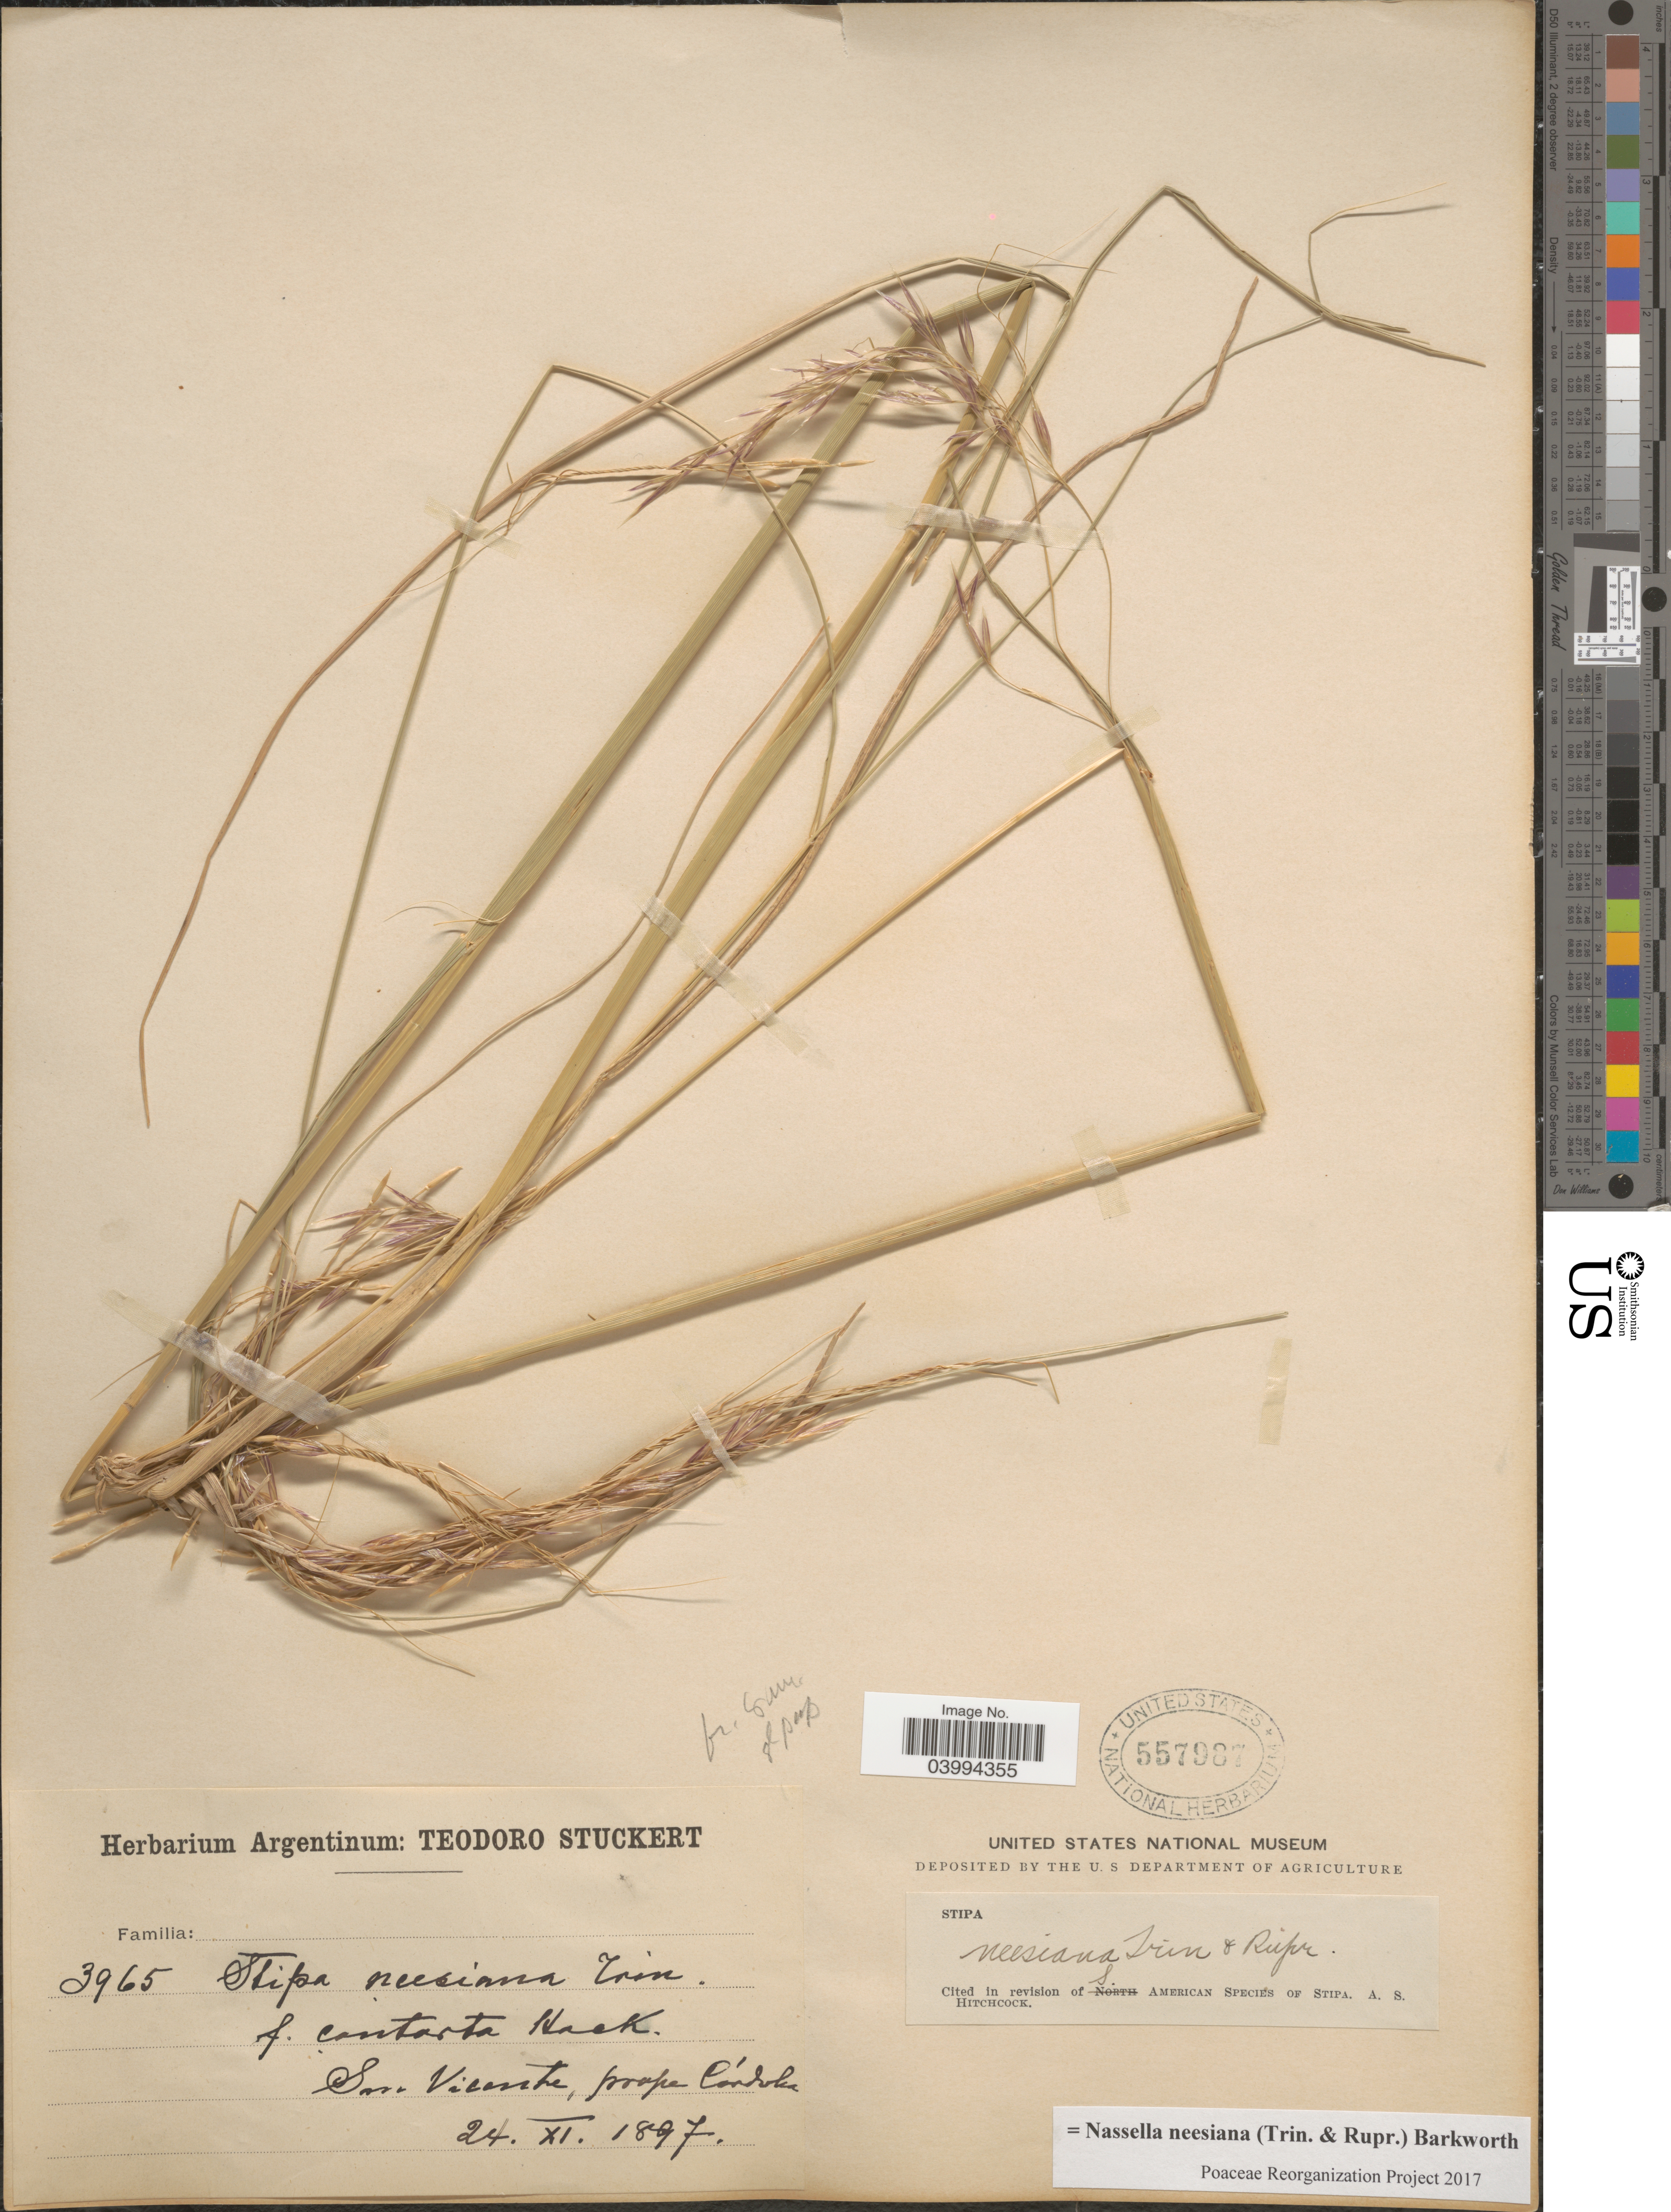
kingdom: Plantae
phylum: Tracheophyta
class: Liliopsida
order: Poales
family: Poaceae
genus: Nassella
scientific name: Nassella neesiana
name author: (Trin. & Rupr.) Barkworth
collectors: T. Stuckert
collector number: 3965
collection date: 1897-11-24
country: Argentina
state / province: Cordoba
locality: San Vicente, prope Córdoba.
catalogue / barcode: US 557987